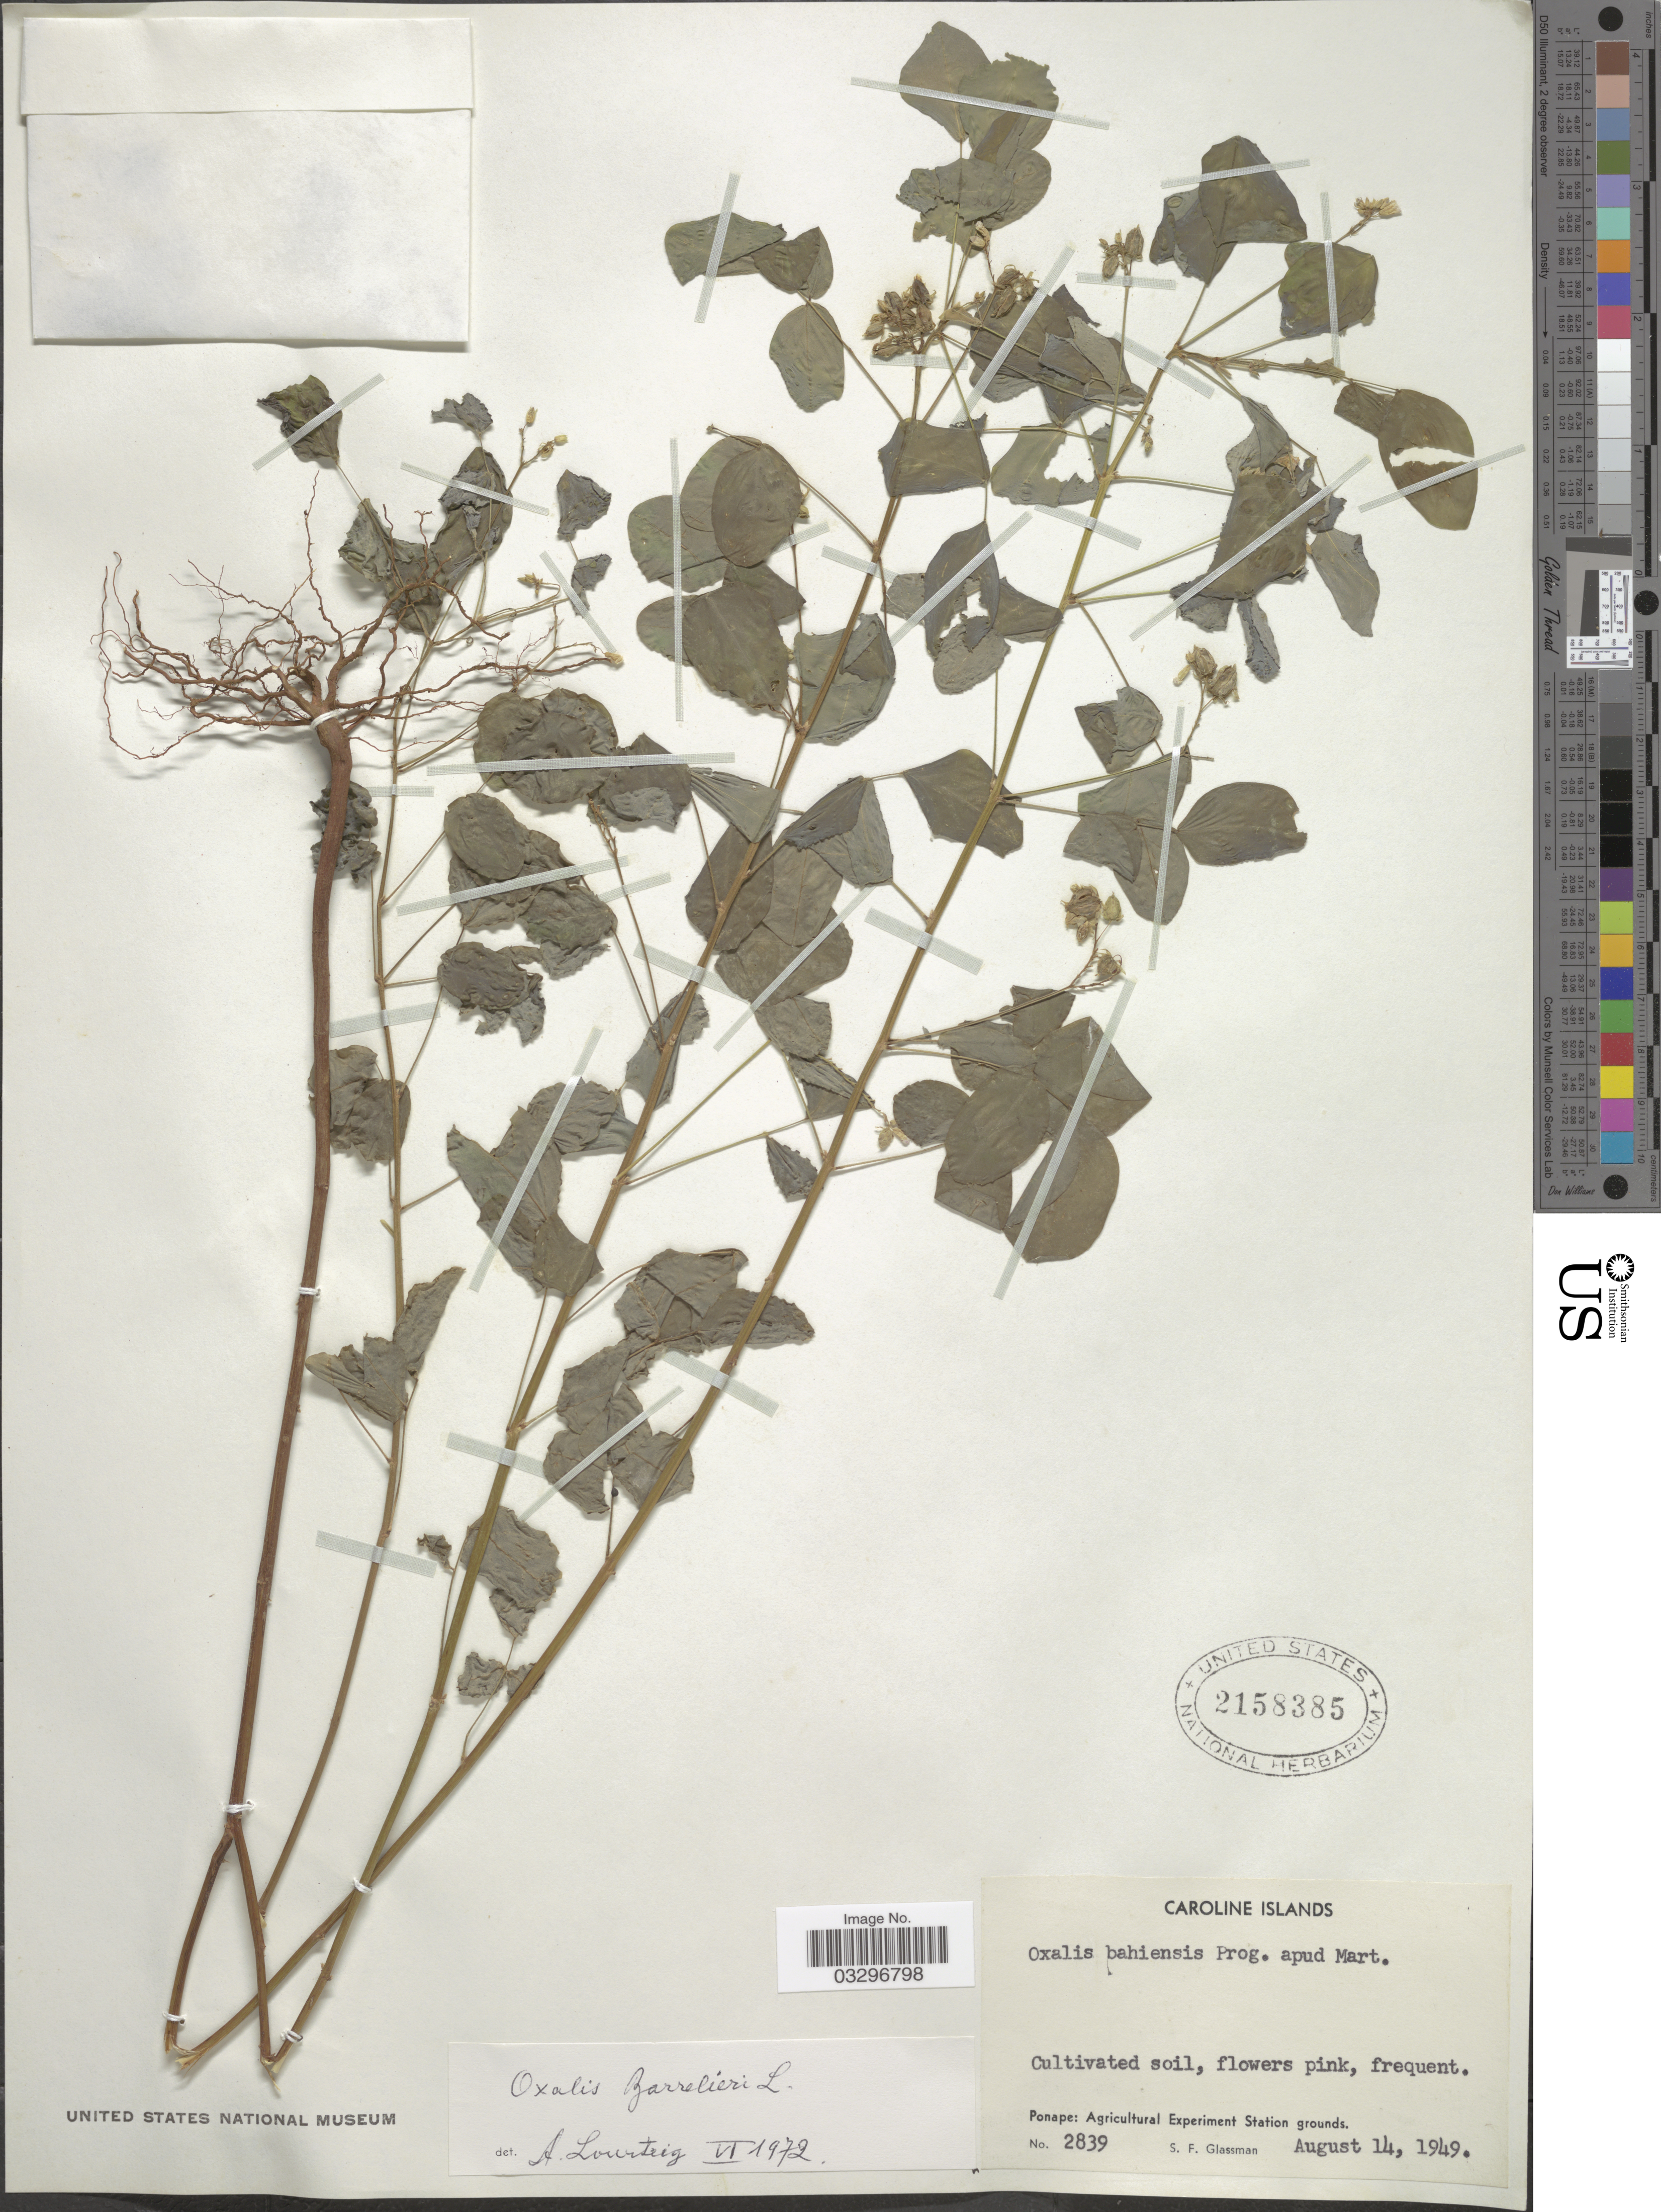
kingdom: Plantae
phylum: Tracheophyta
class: Magnoliopsida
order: Oxalidales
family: Oxalidaceae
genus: Oxalis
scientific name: Oxalis barrelieri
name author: L.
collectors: S. F. Glassman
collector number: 2839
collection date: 1949-08-14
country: Micronesia, Federated States of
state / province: Pohnpei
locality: Caroline Islands. Ponape: Agricultural Experiment Station grounds.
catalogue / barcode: US 2158385